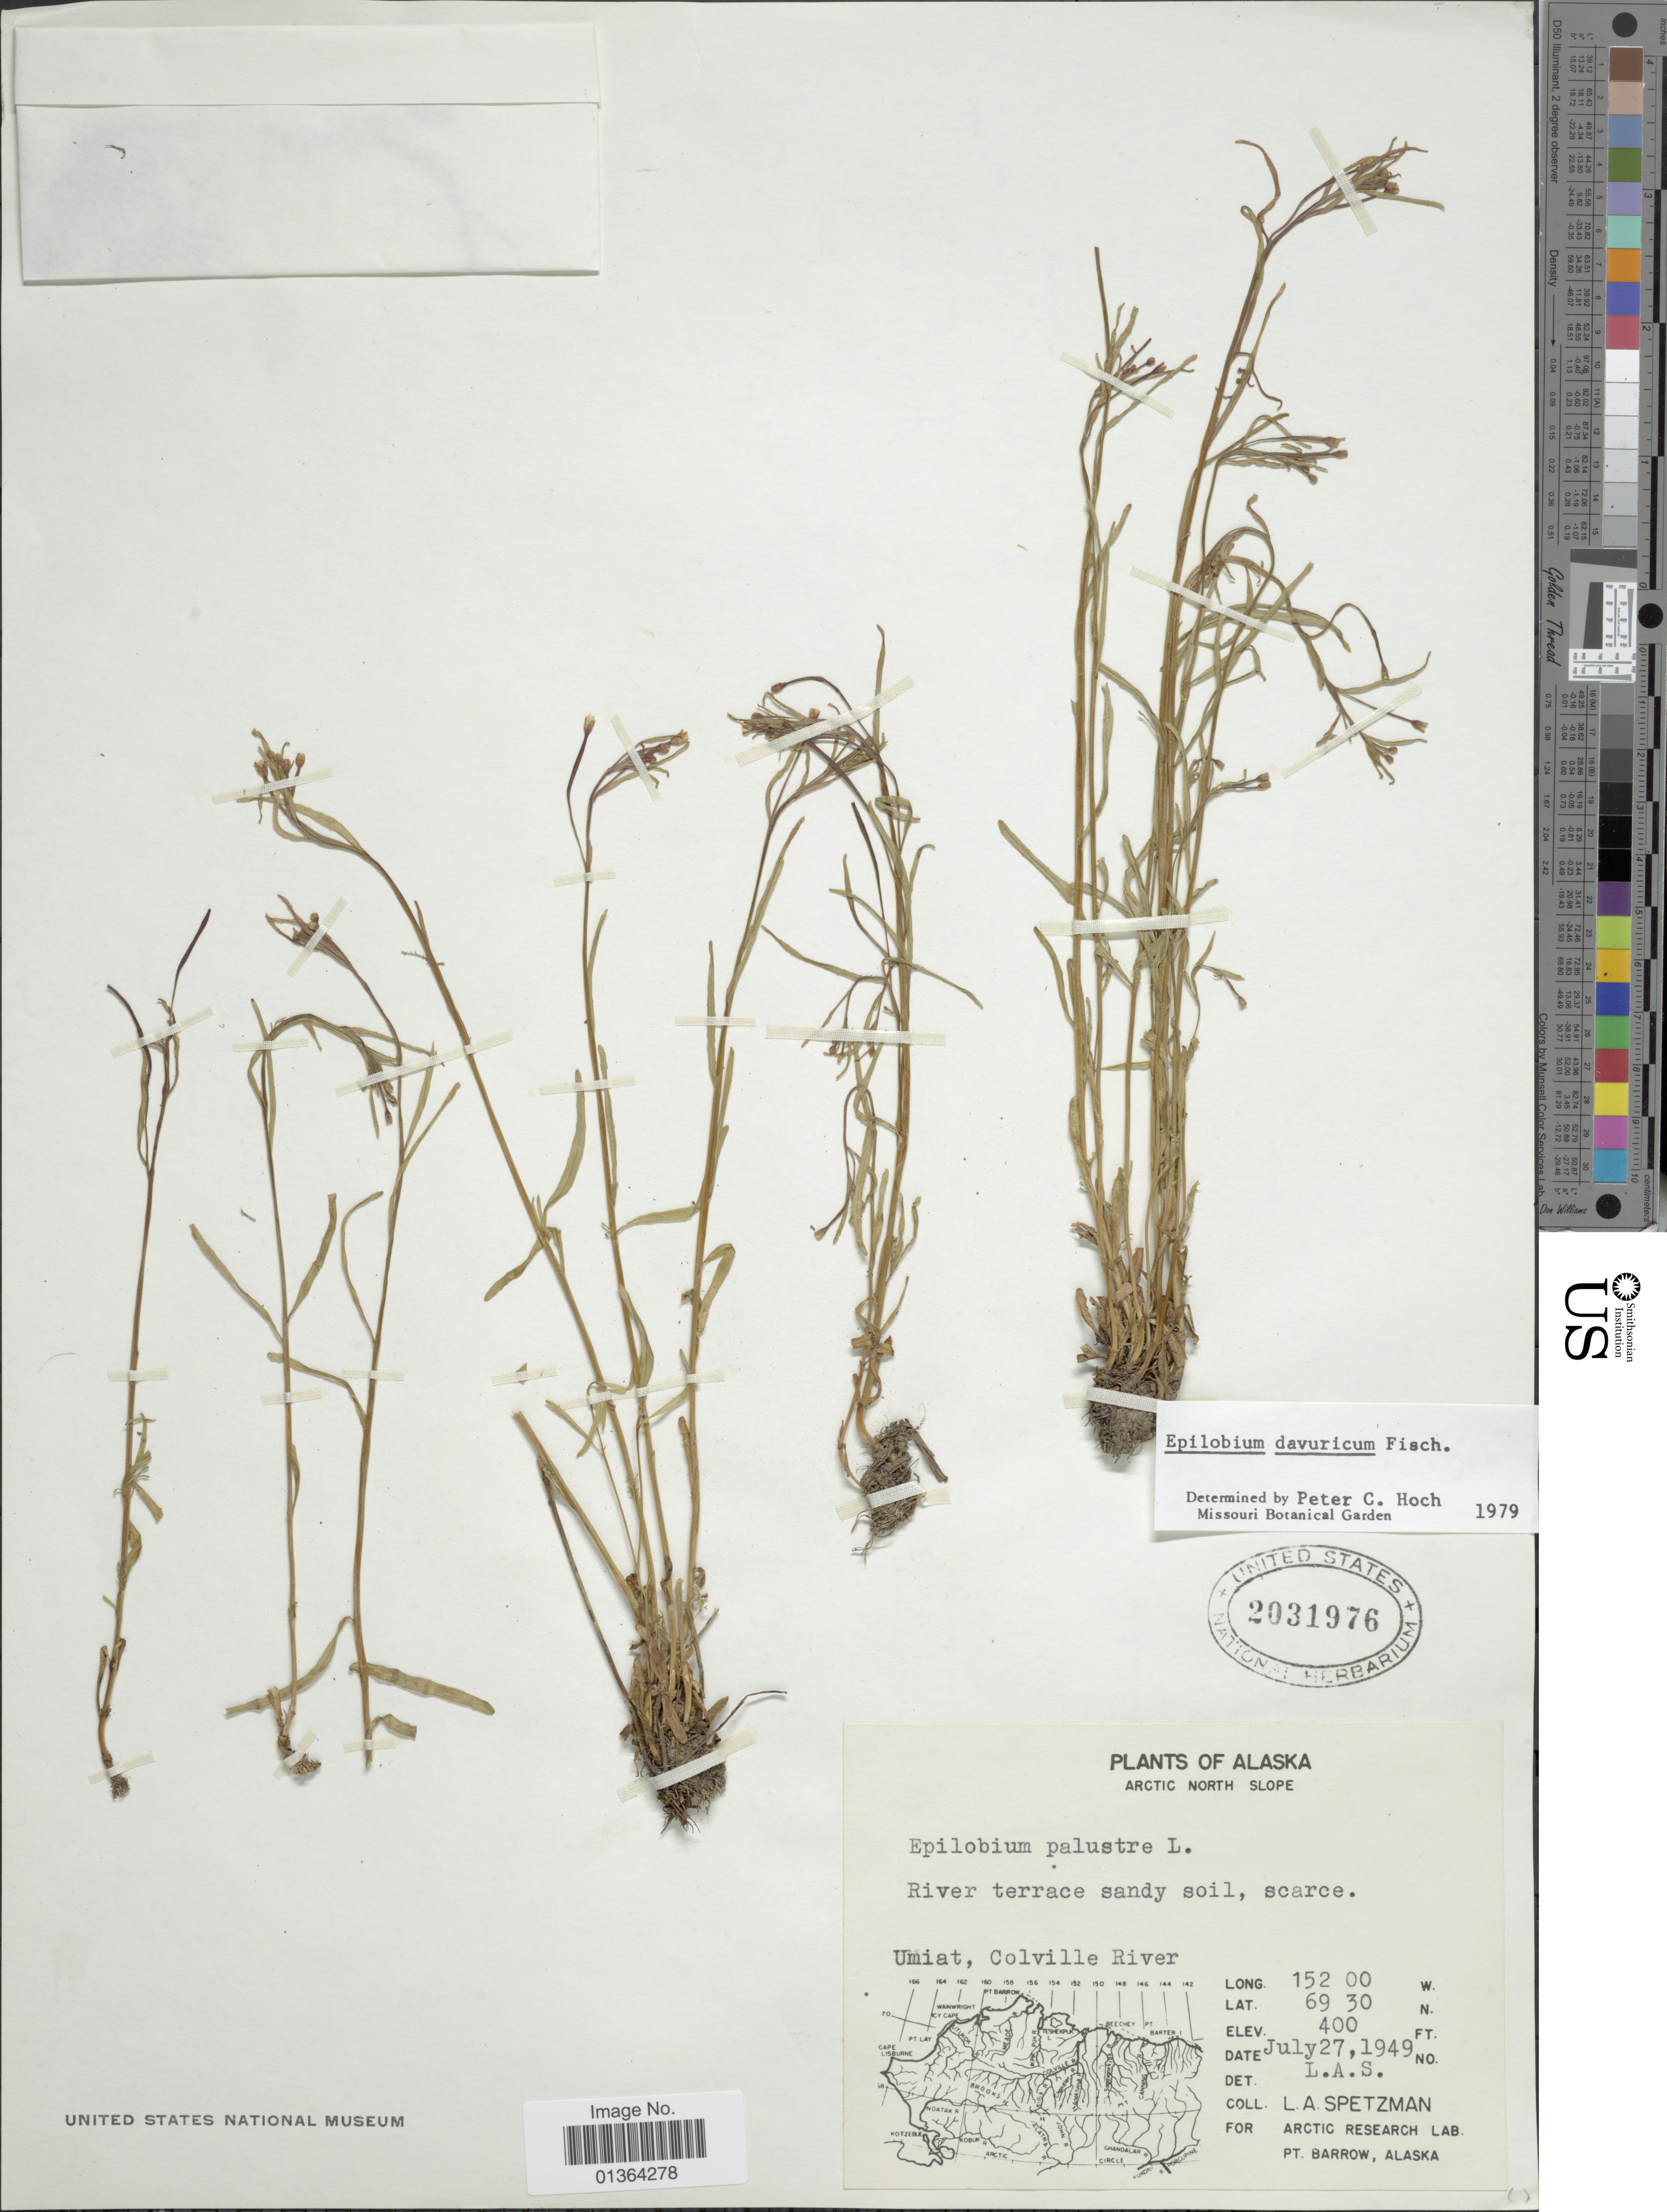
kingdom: Plantae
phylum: Tracheophyta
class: Magnoliopsida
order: Myrtales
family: Onagraceae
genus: Epilobium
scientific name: Epilobium davuricum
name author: Fisch. ex Hornem.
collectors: L. Spetzman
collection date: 1949-07-27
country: United States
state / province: Alaska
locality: Arctic North Slope. Umiat, Colville River.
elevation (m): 122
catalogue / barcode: US 2031976